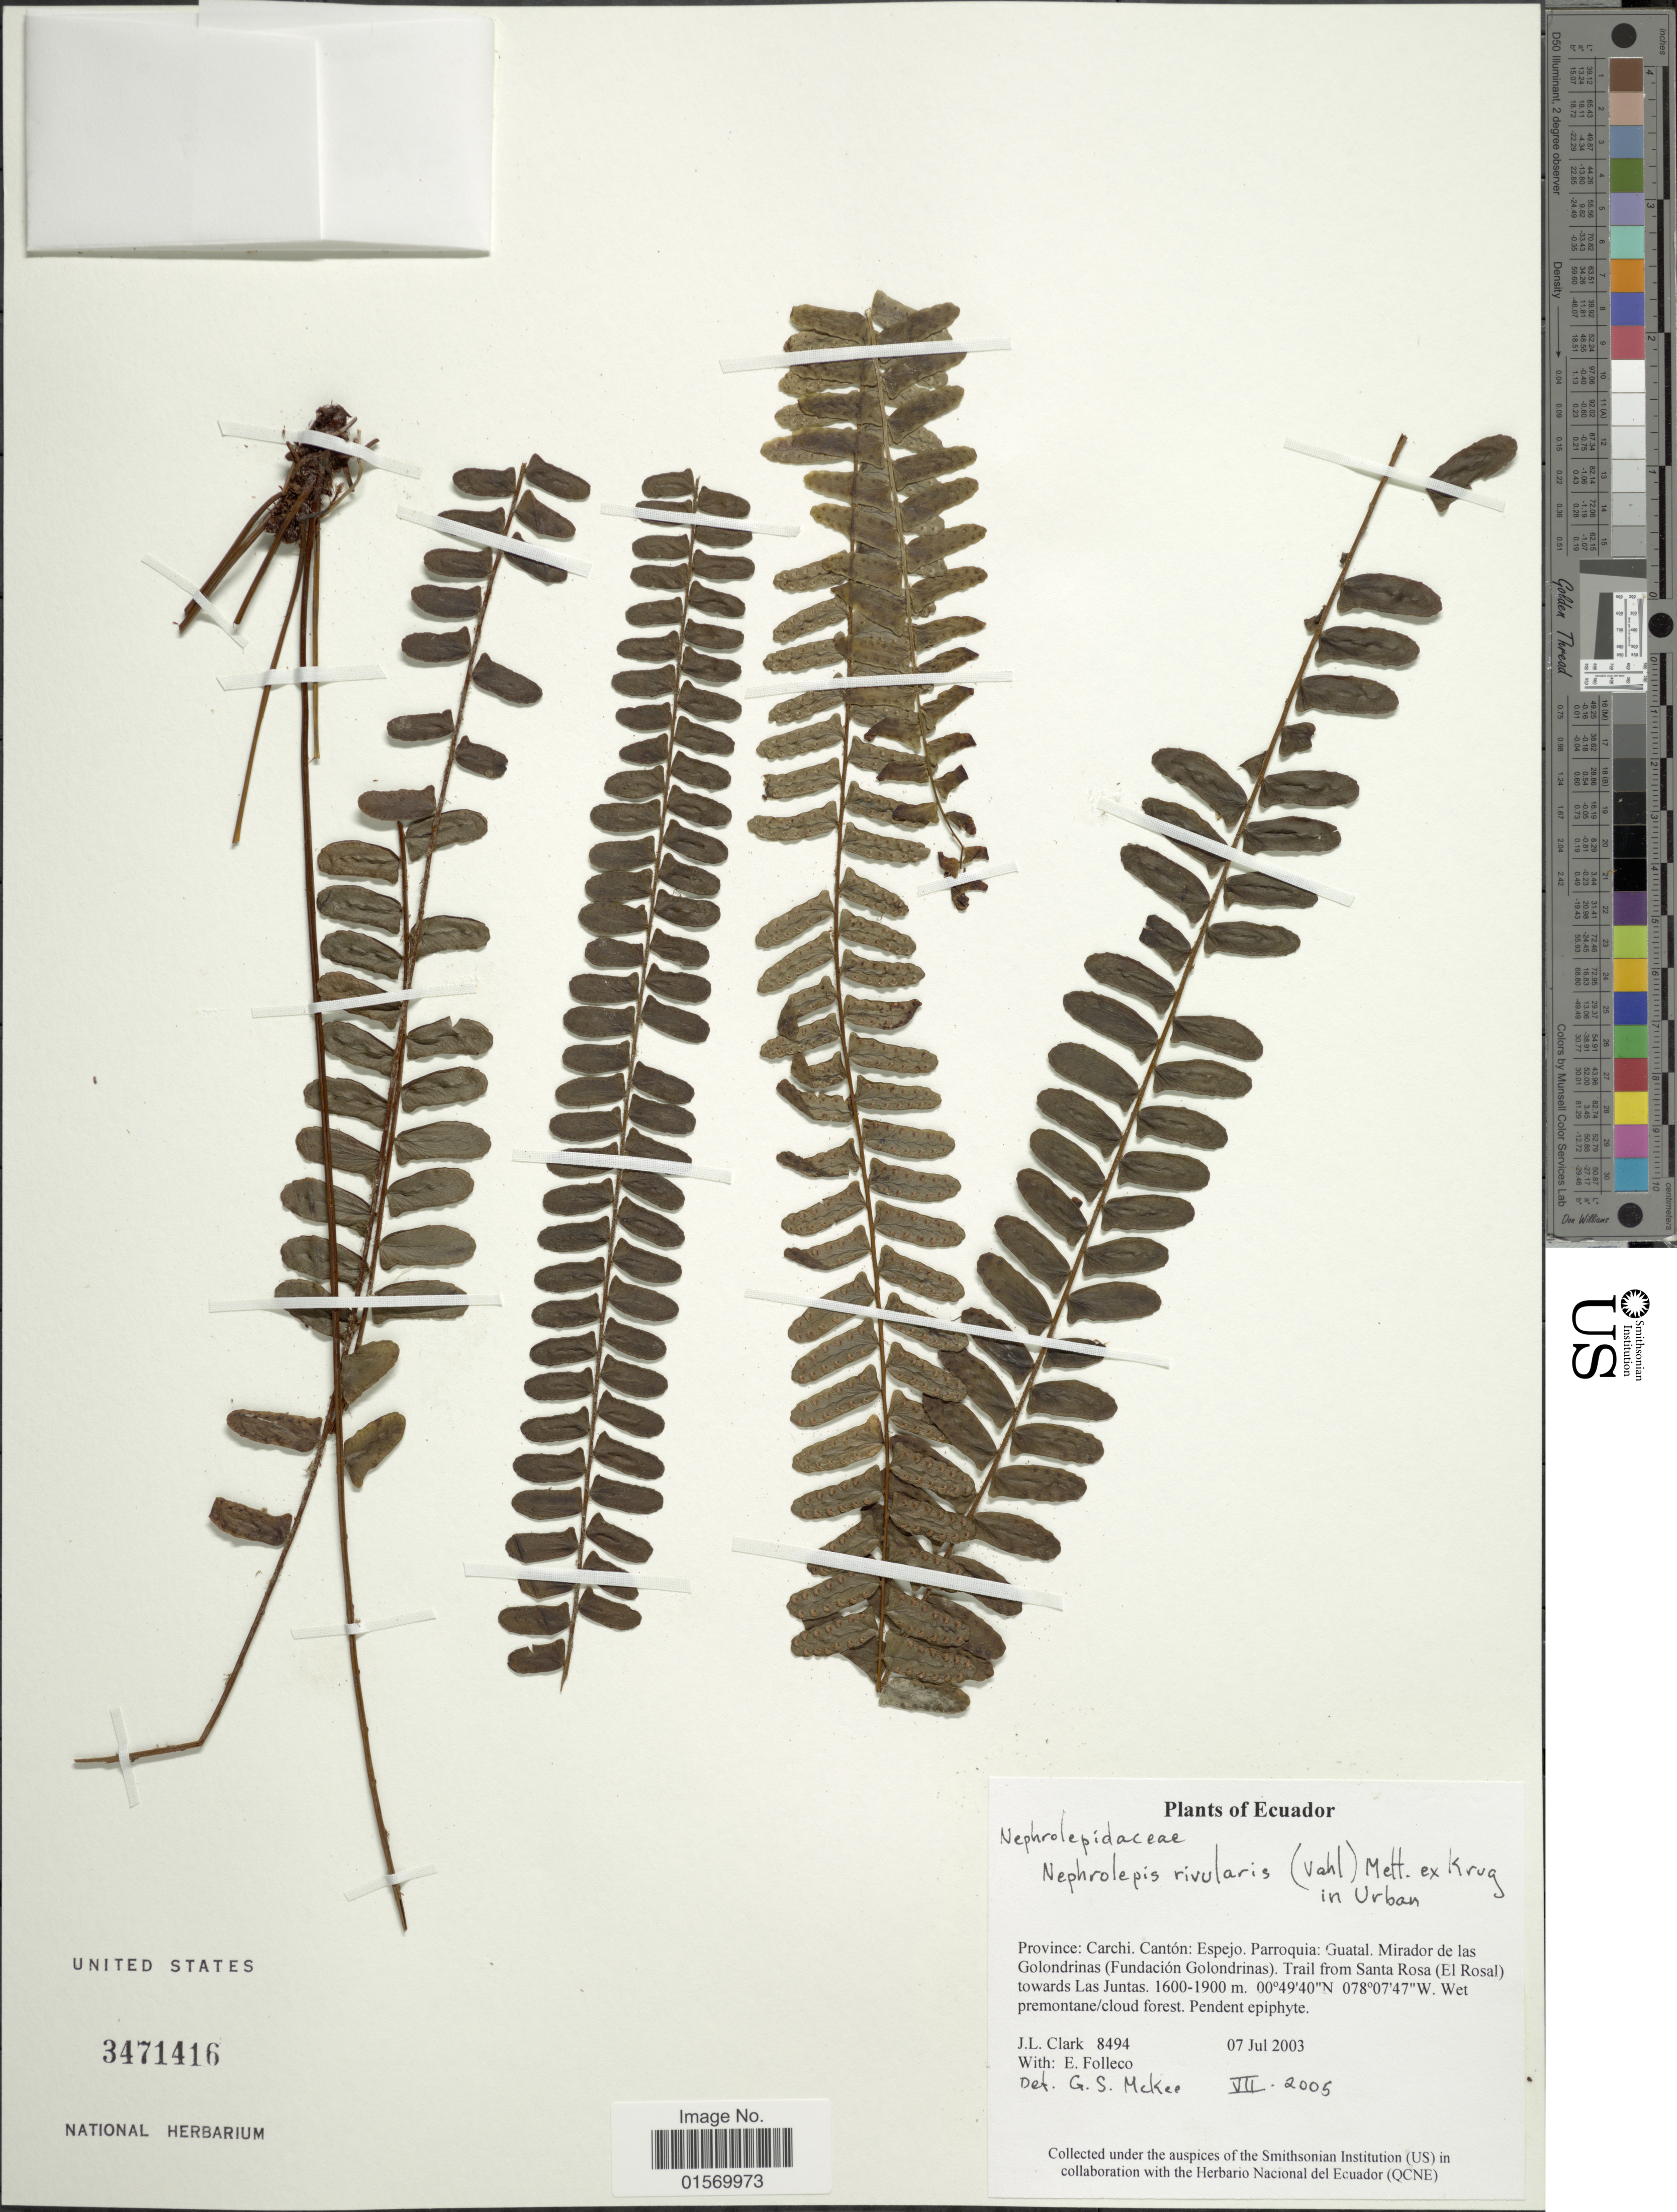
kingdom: Plantae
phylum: Tracheophyta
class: Polypodiopsida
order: Polypodiales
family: Nephrolepidaceae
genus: Nephrolepis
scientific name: Nephrolepis rivularis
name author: (Vahl) Mett. ex Krug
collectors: J. L. Clark & E. Folleco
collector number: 8494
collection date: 2003-07-07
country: Ecuador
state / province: Carchi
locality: Cantón: Espejo. Parroquia: Guatal. Mirador de las Golondrinas (Fundación Golondrinas). Trail from Santa Rosa (El Rosal) towards Las Juntas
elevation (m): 1600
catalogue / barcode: US 3471416